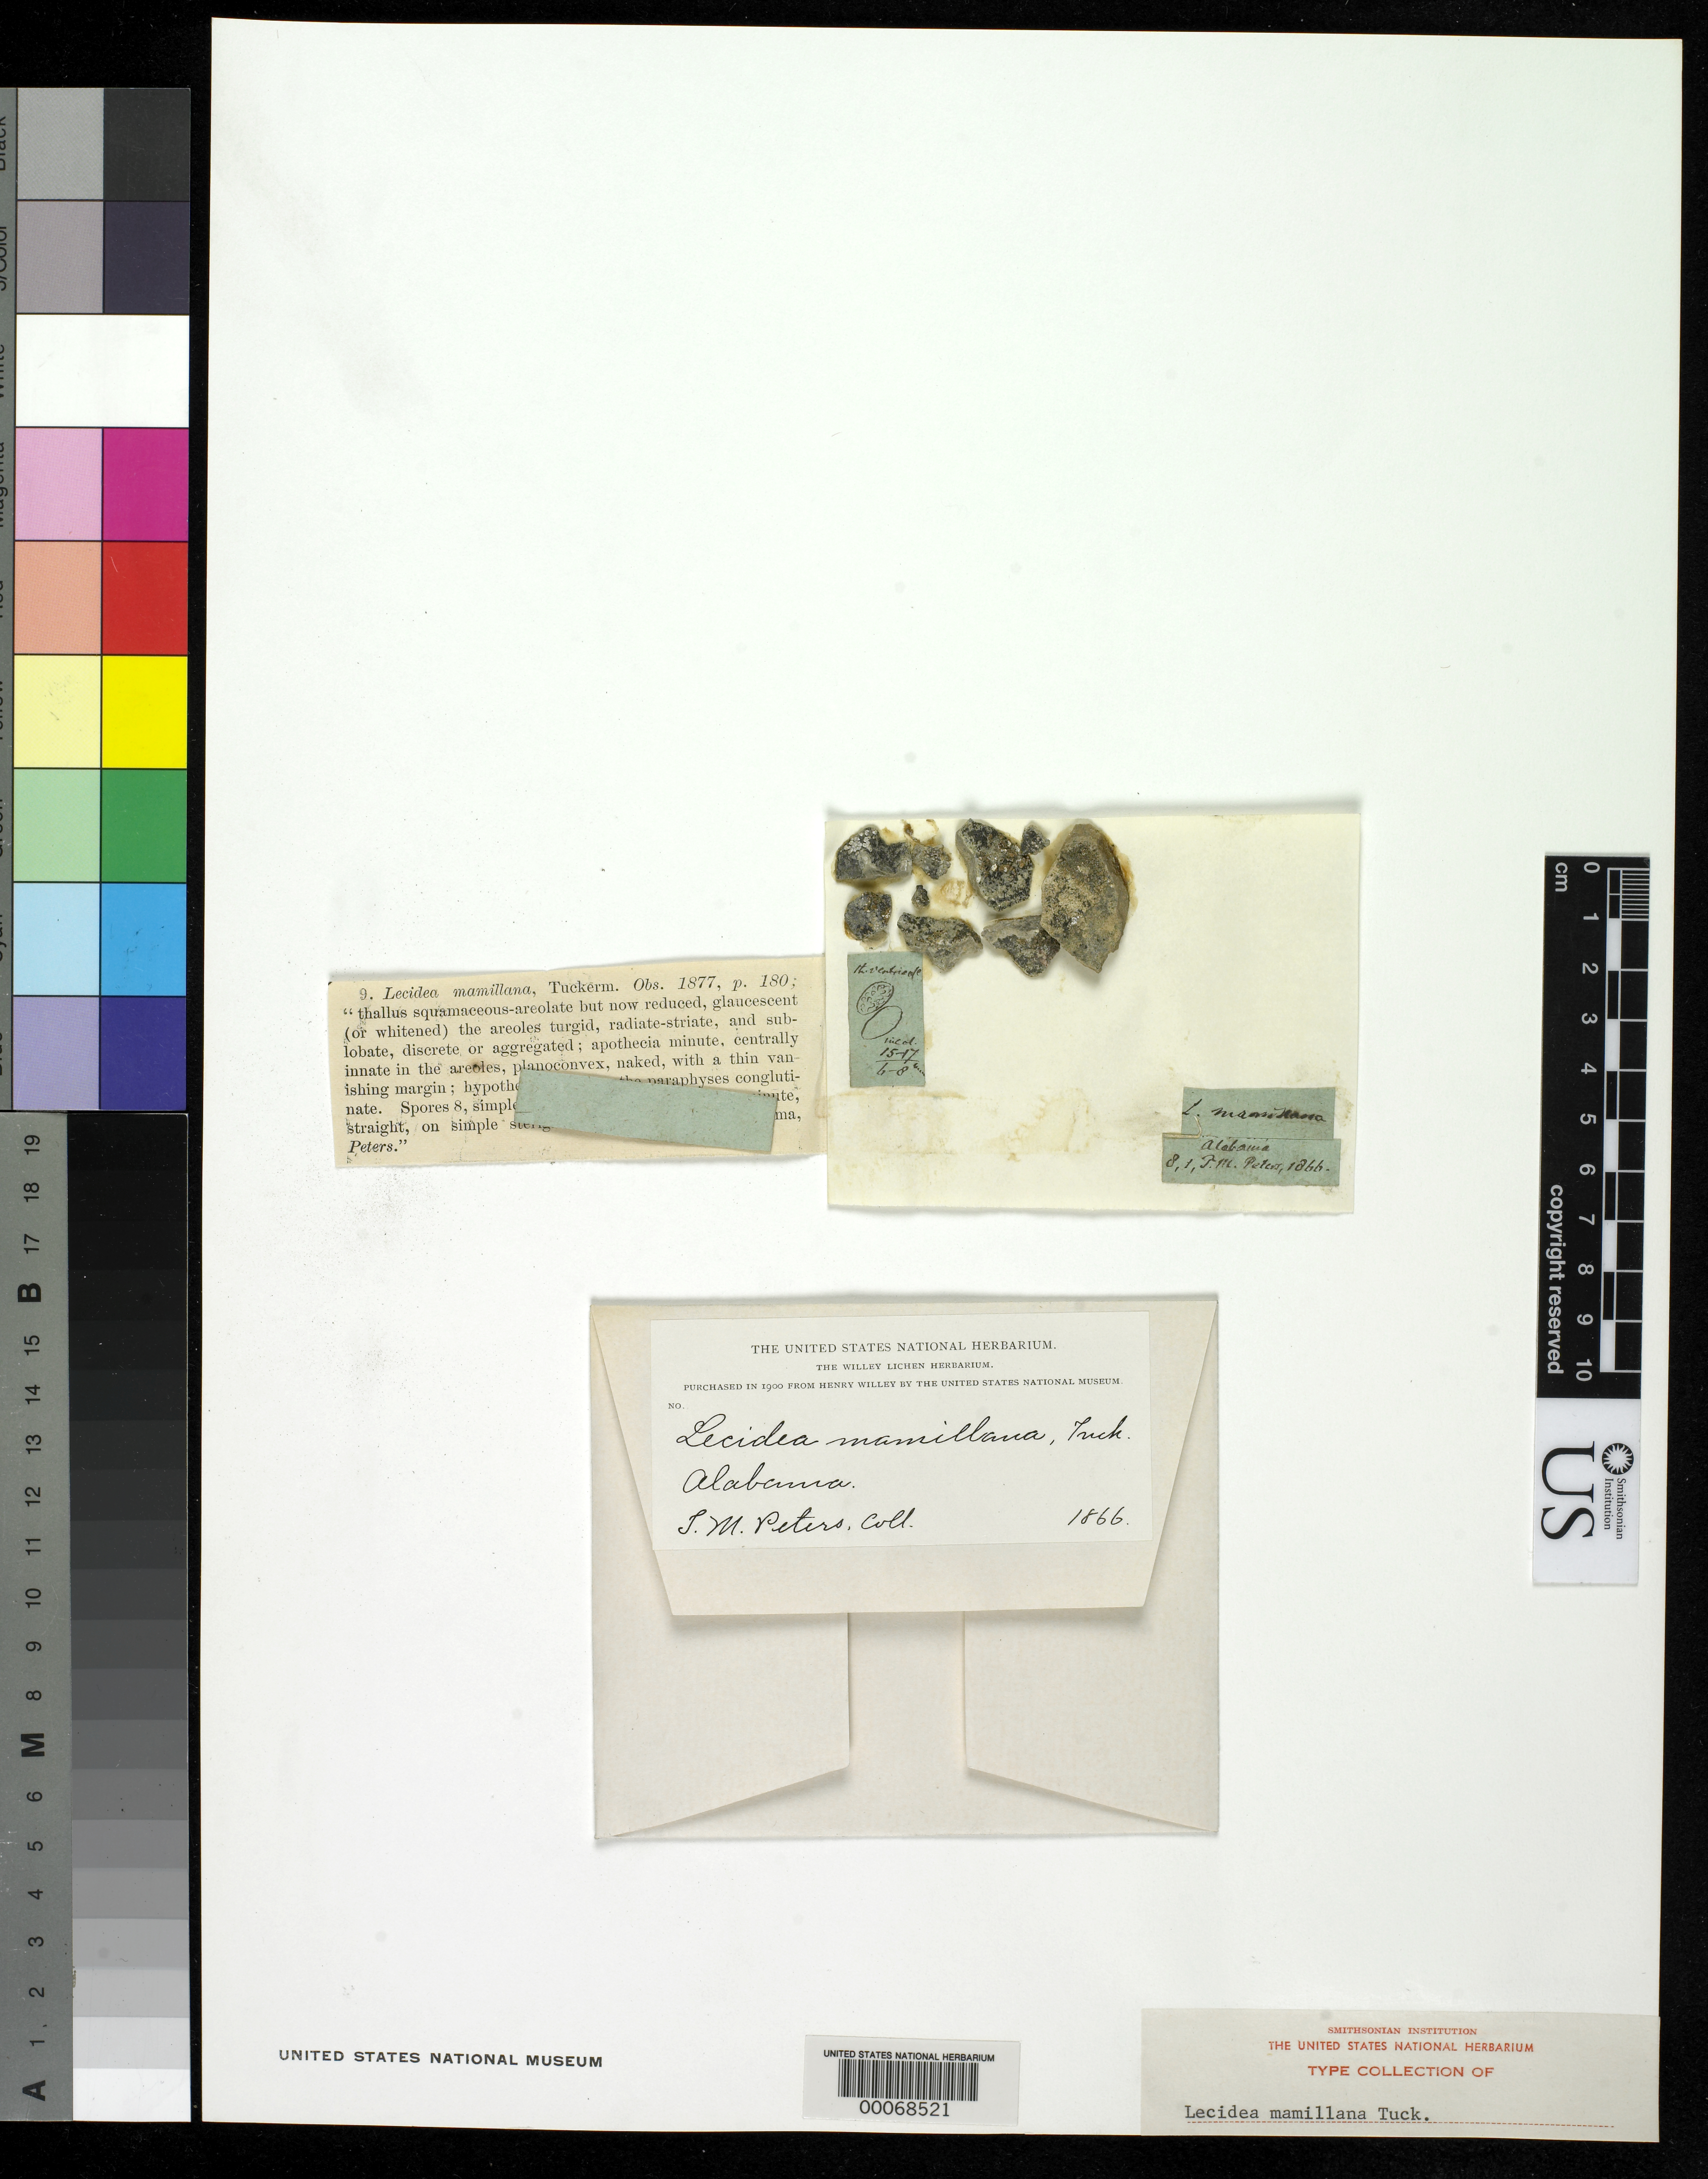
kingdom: Fungi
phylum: Ascomycota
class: Lecanoromycetes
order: Lecideales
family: Lecideaceae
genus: Lecidea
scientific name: Lecidea mamillana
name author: Tuck.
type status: Isotype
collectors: T. Peters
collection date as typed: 1866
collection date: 1866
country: United States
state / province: Alabama